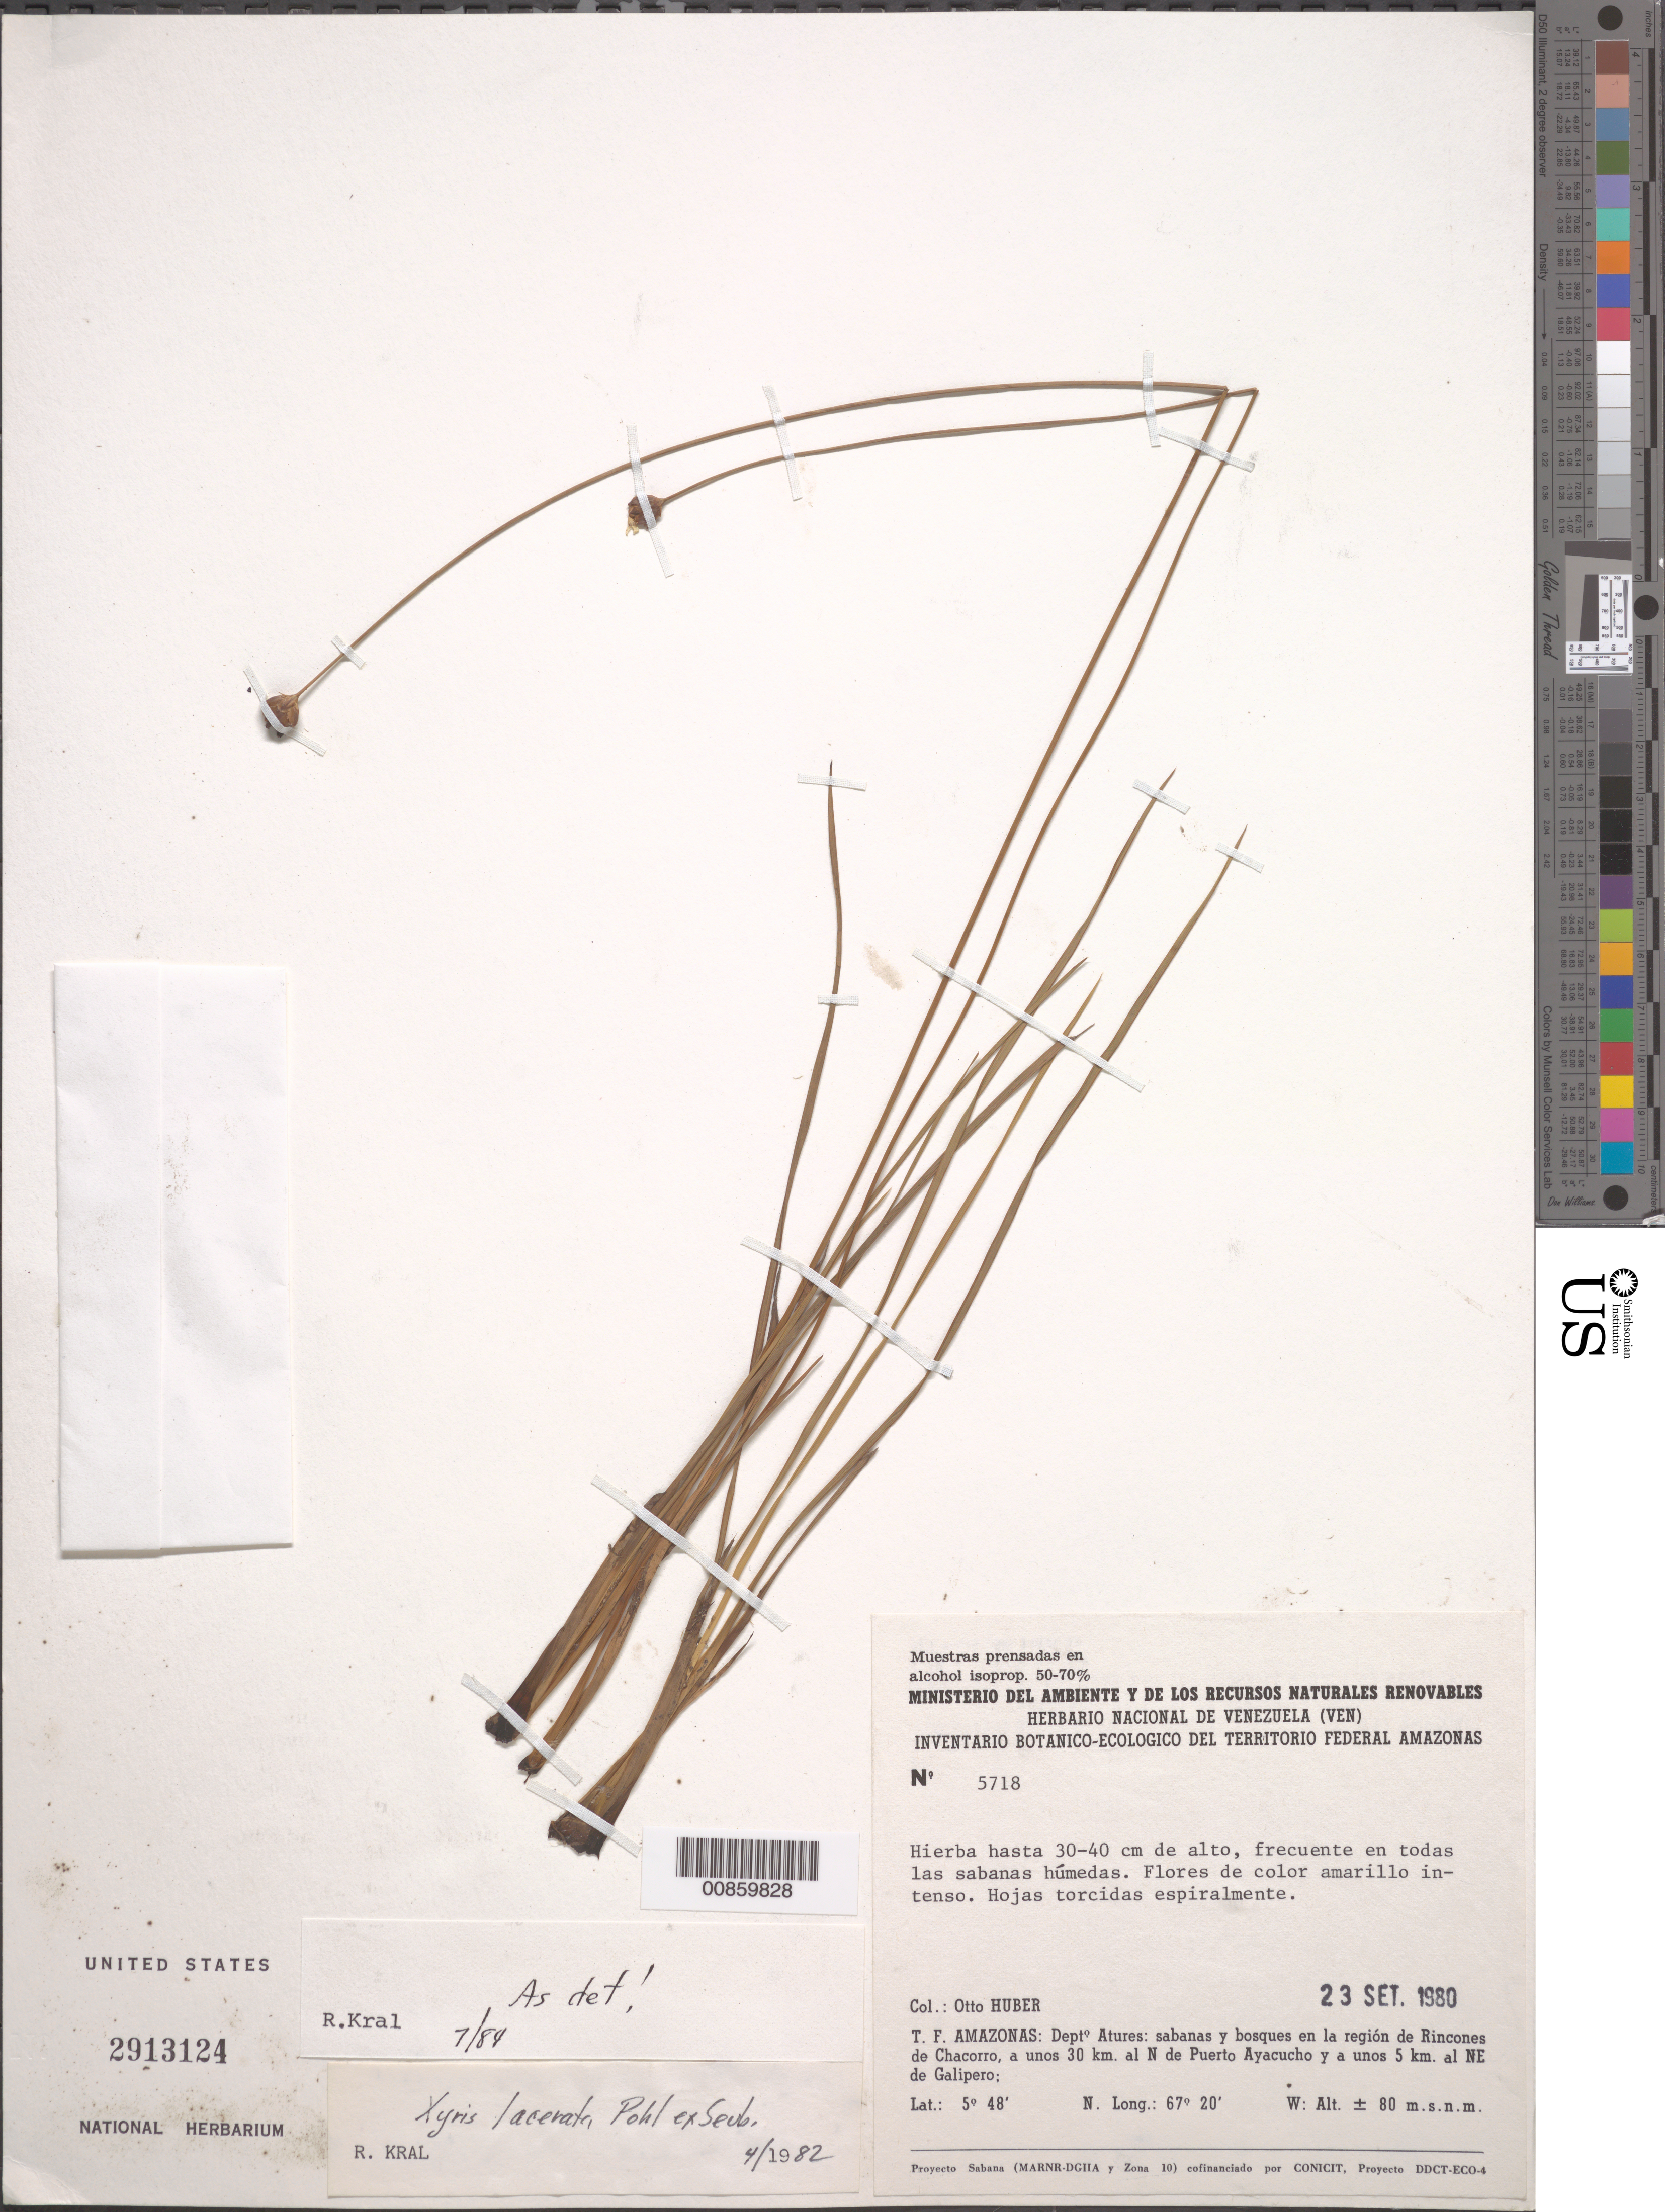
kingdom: Plantae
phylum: Tracheophyta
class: Liliopsida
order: Poales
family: Xyridaceae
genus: Xyris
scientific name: Xyris lacerata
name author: Pohl ex Seub.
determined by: Kral, Robert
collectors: O. Huber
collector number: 5718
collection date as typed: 23-Sep-80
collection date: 1980-09-23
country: Venezuela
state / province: Amazonas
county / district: Atures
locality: Rincones de Chacorro, 30 km N of Puerto Ayacucho, 5 km NE of Galipero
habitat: Sabanas húmedas; sabanas y bosques.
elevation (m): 80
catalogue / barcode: US 2913124